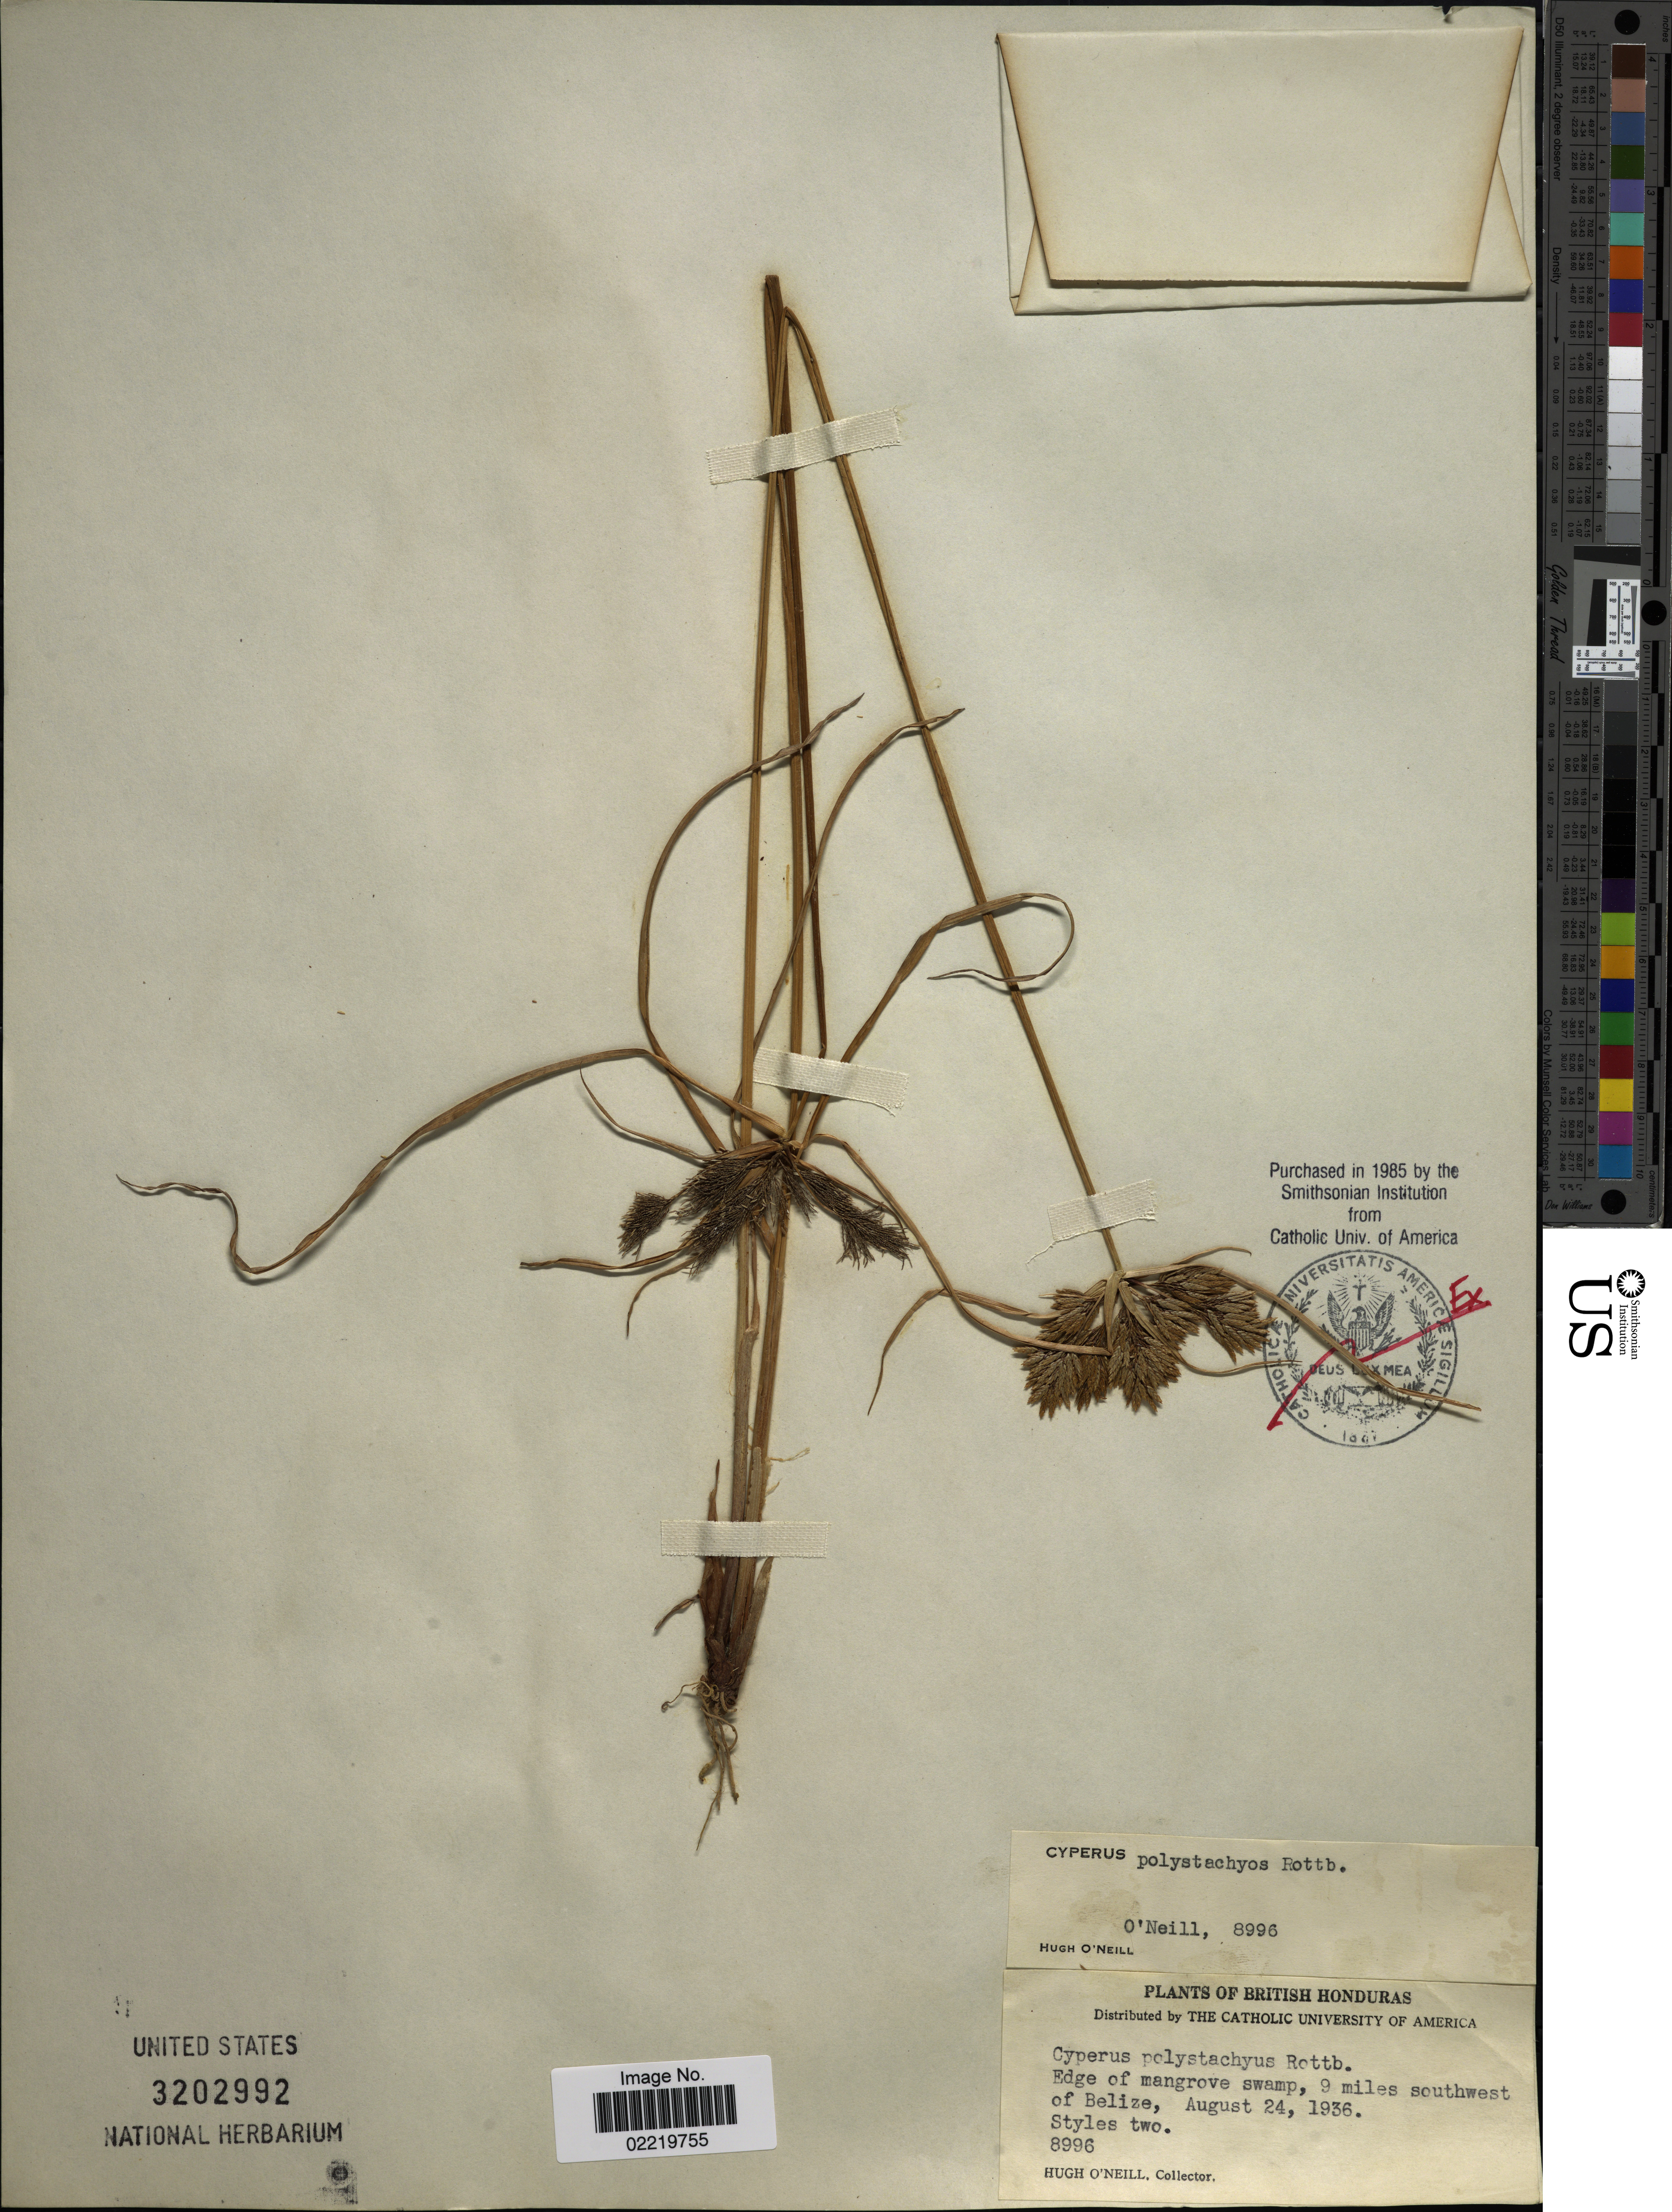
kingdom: Plantae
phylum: Tracheophyta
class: Liliopsida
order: Poales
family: Cyperaceae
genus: Cyperus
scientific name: Cyperus polystachyos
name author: Rottb.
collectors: H. O'Neill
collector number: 8996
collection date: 1936-08-24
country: Belize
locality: British Honduras, Edge of mangrove swamp, 9 miles southwest of Belize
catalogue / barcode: US 3202992